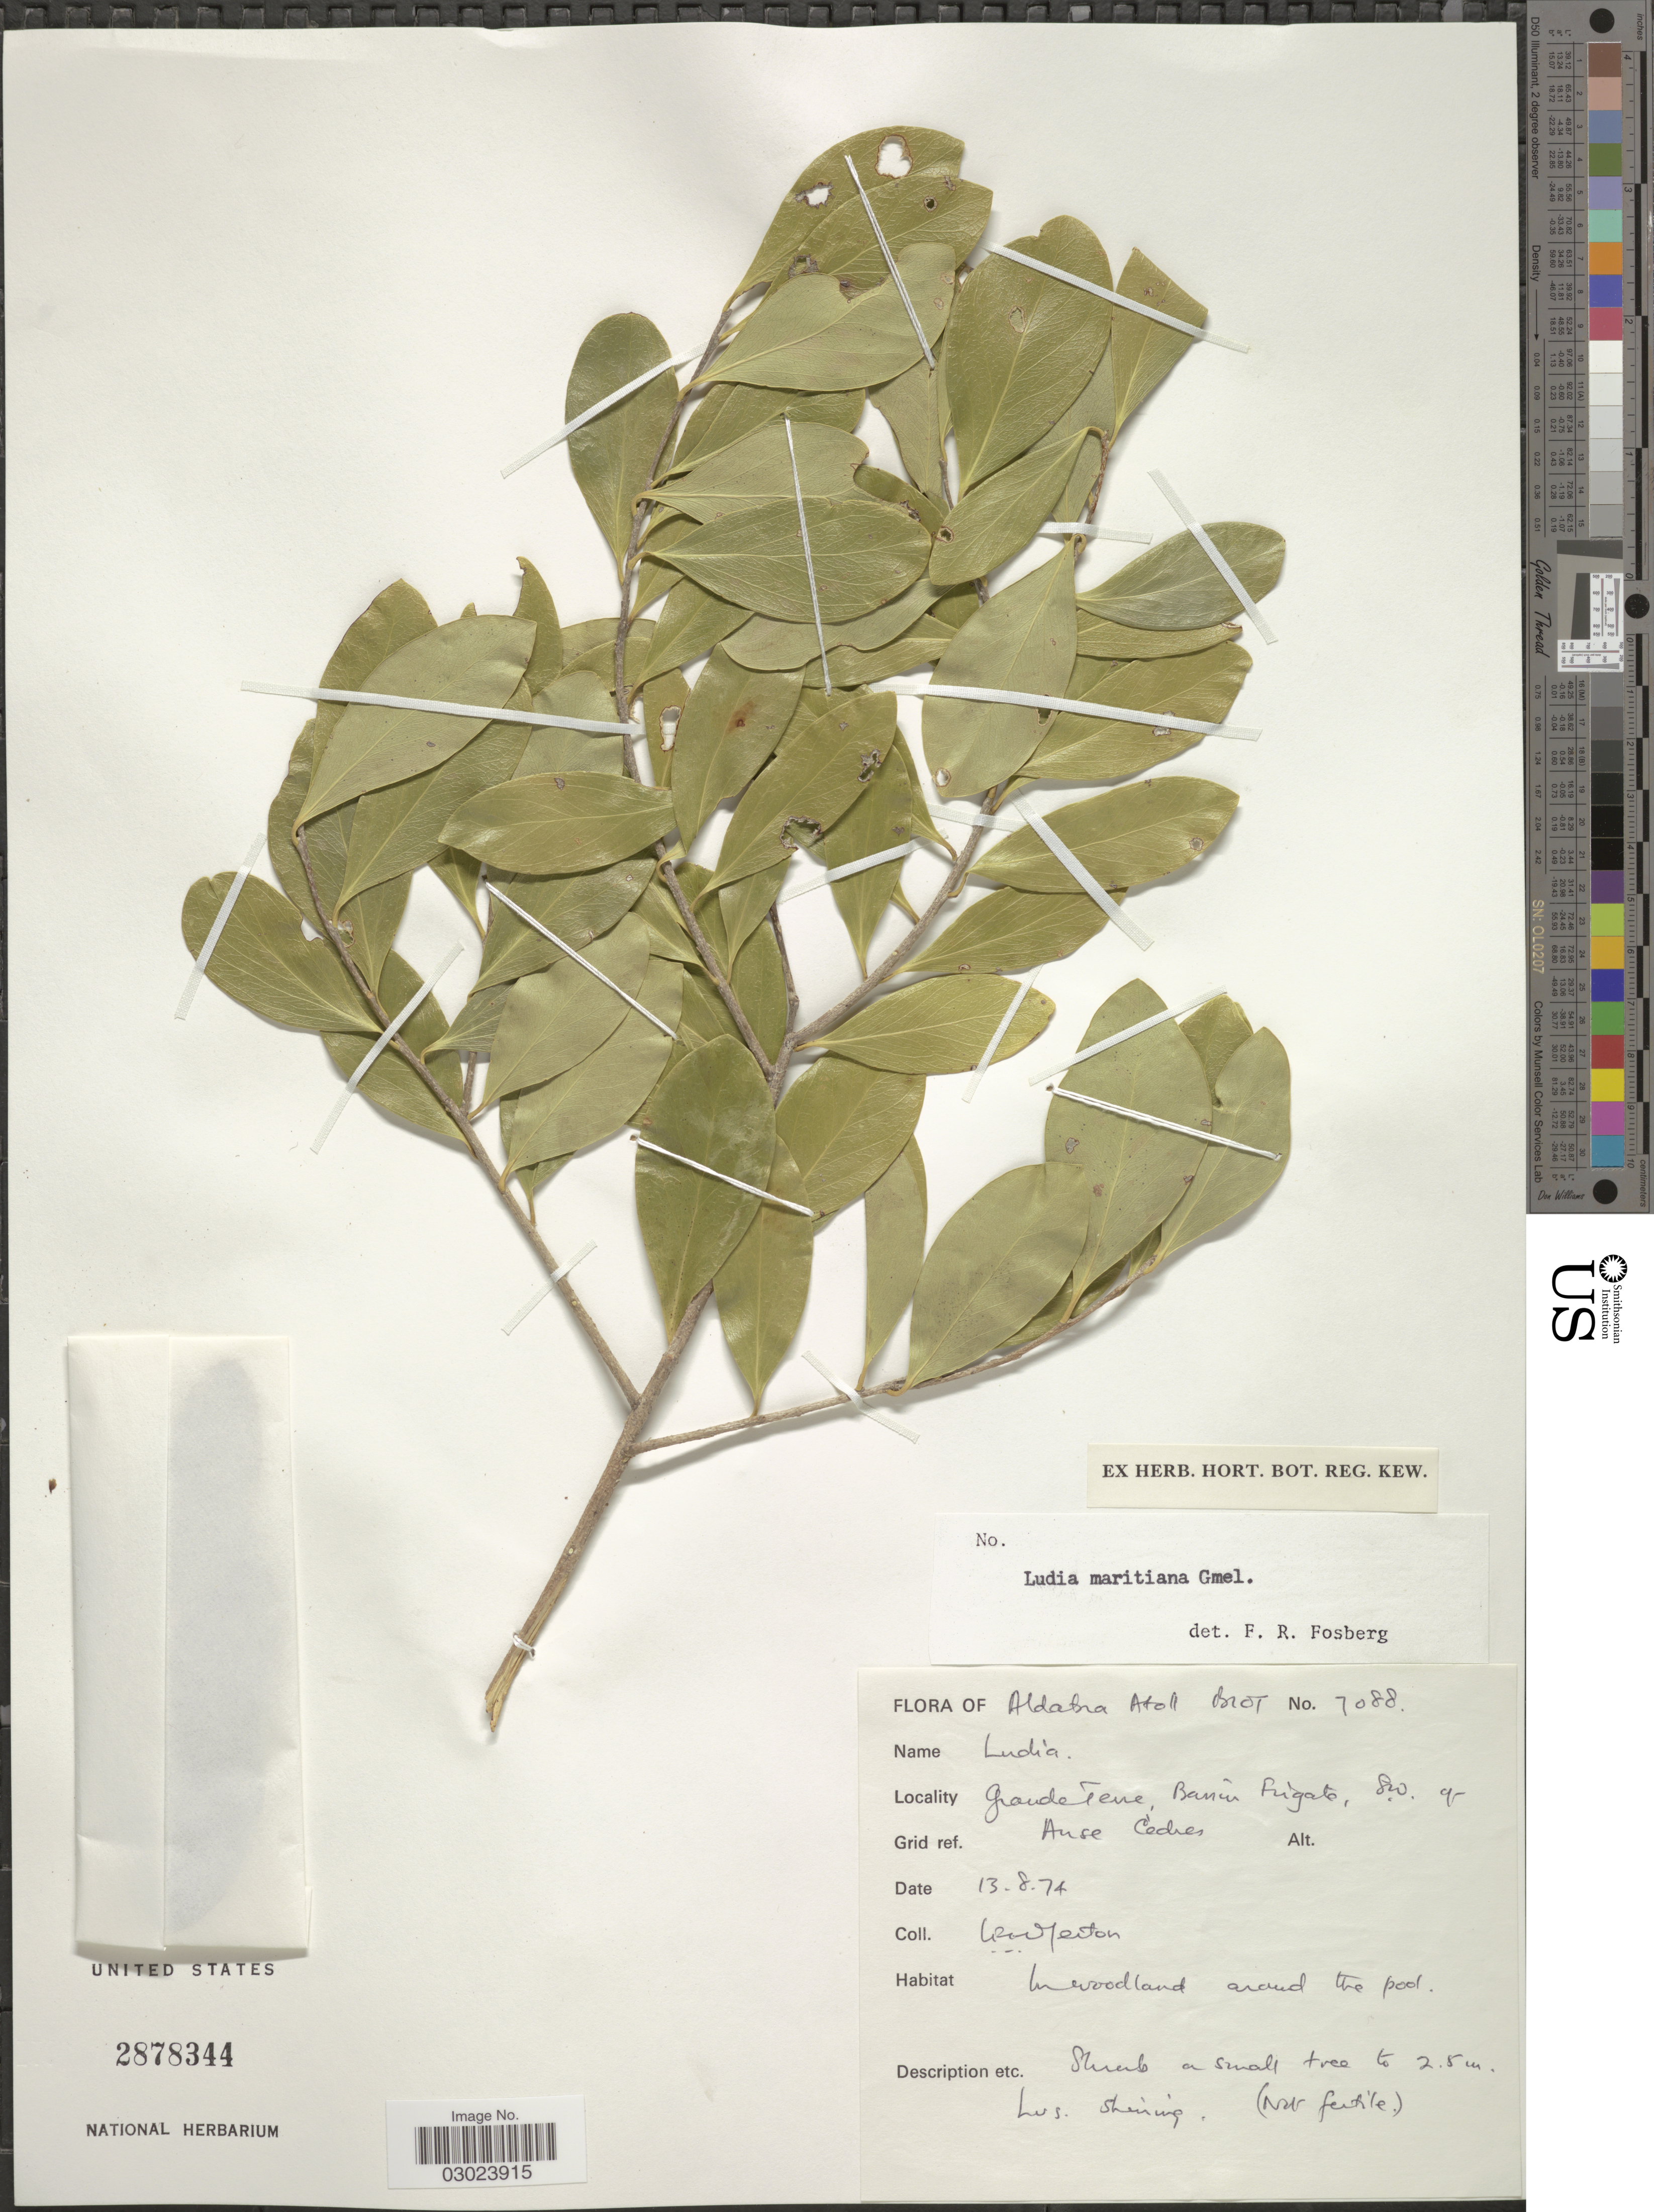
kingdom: Plantae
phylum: Tracheophyta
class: Magnoliopsida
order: Malpighiales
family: Salicaceae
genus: Ludia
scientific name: Ludia sessiliflora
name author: Lam.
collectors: L. Merton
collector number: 7088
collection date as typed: Transcribed d/m/y: 13/8/74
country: Seychelles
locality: Aldabra Atoll. Brot [unsure placement] GrandeTene, Banûr Frigate, S.w. g. Grid ref. Anse Cedres.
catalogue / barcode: US 2878344